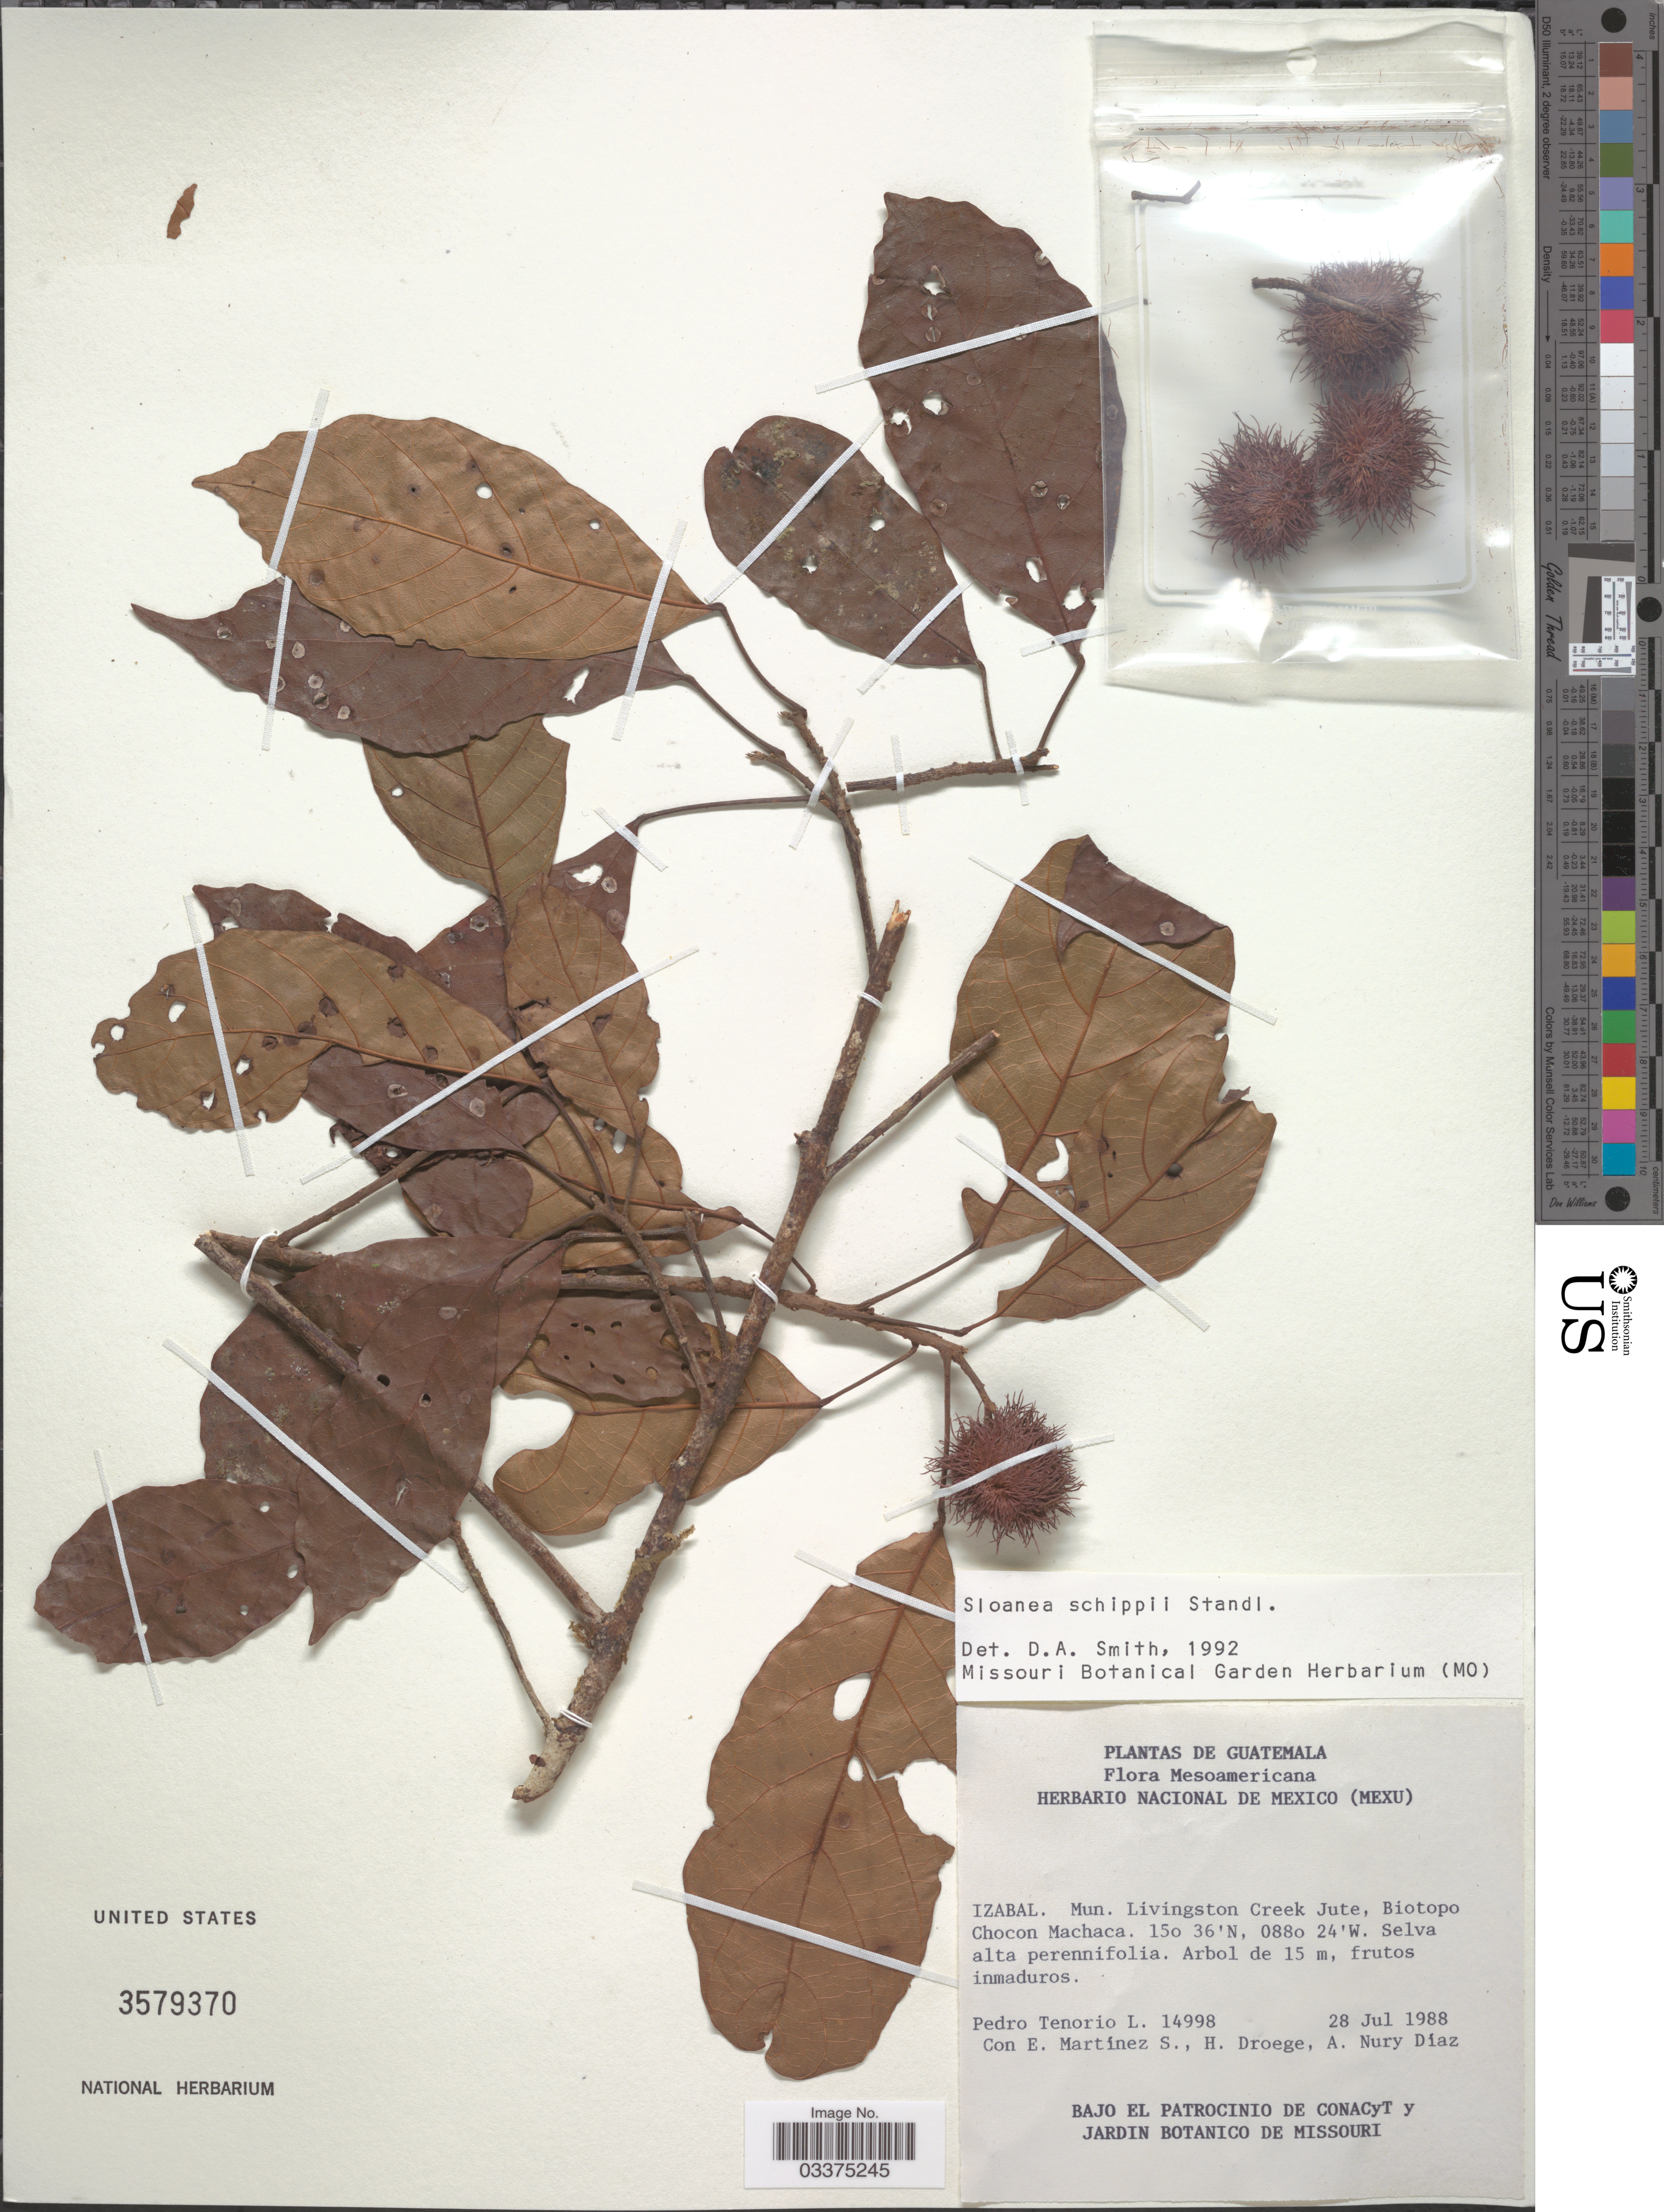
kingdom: Plantae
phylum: Tracheophyta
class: Magnoliopsida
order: Oxalidales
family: Elaeocarpaceae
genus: Sloanea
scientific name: Sloanea schippii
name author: Standl.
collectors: P. Tenorio L., E. M. Martínez S., H. Droege & A. Diaz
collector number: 14998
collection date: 1988-07-28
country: Guatemala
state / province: Izabal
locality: Mesoamericana. Mun. Livingston Creek Jute, Bíotop Chocon Machaca.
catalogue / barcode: US 3579370